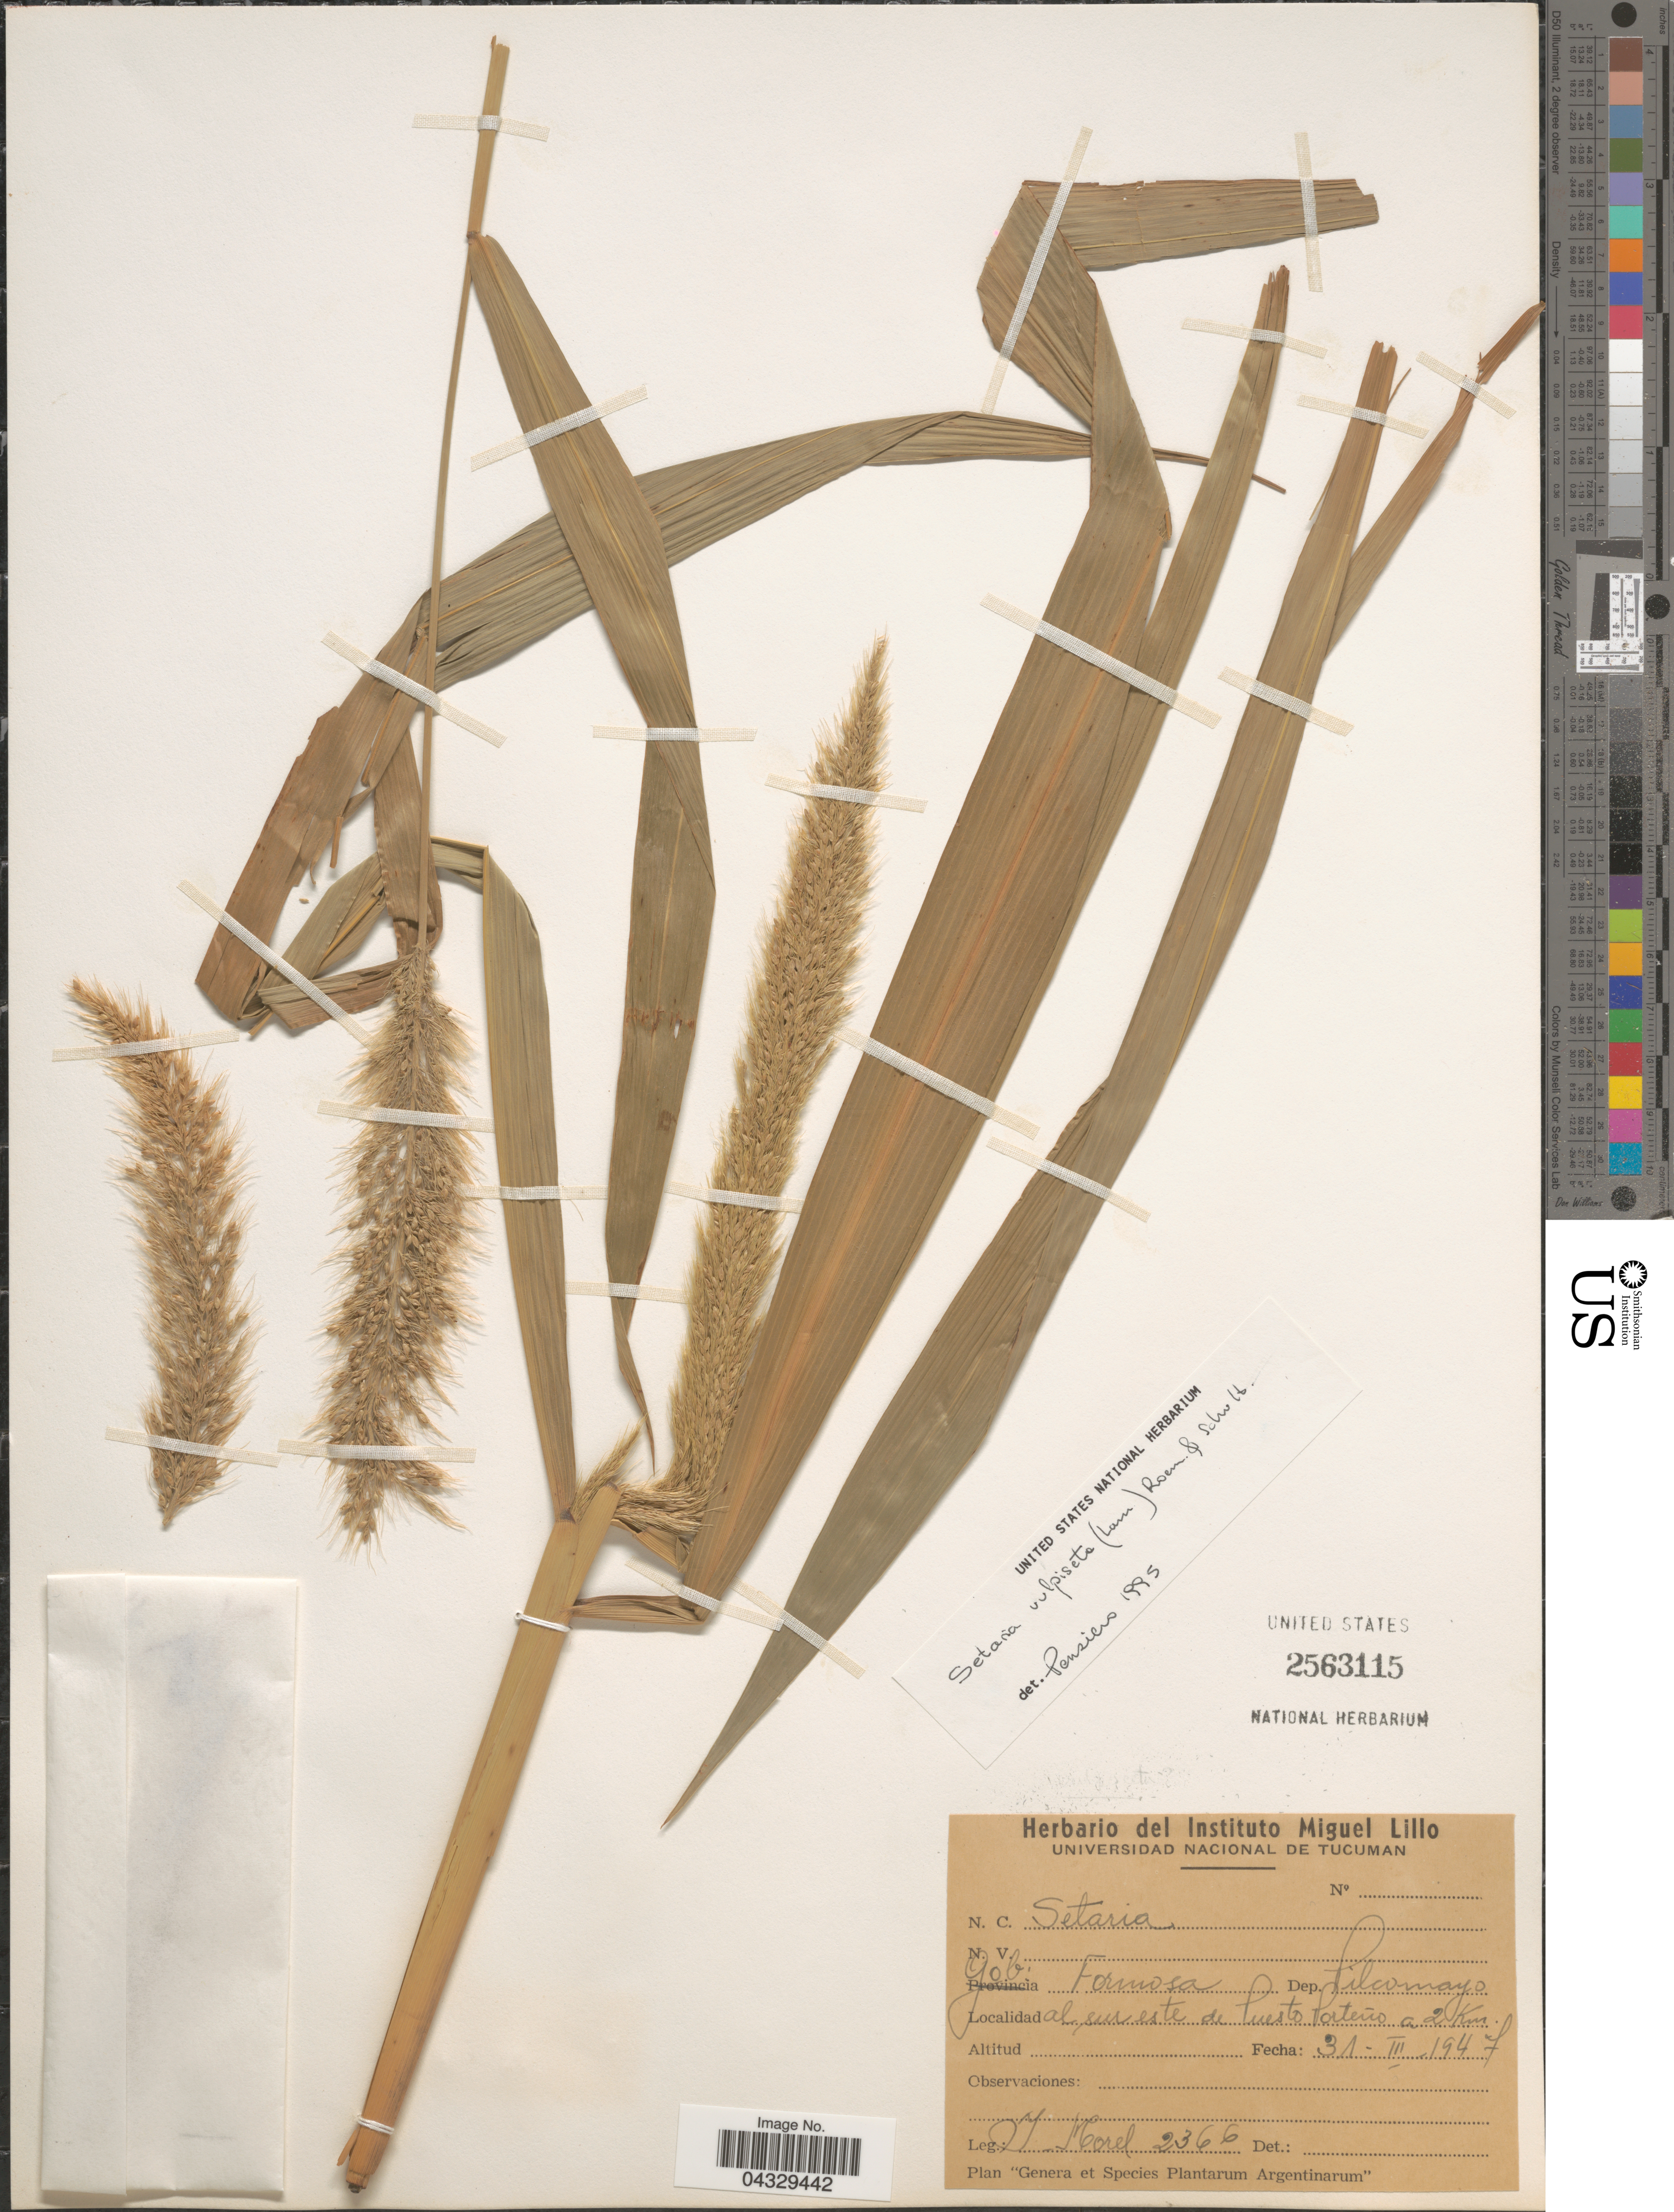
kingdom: Plantae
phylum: Tracheophyta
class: Liliopsida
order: Poales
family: Poaceae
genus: Setaria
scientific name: Setaria vulpiseta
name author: (Lam.) Roem. & Schult.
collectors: I. Morel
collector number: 2366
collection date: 1947-03-31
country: Argentina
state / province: Formosa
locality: Gob. Formosa Dep. Pilcomayo al sur este de Puesto Porteño a 2 Km.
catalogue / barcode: US 2563115